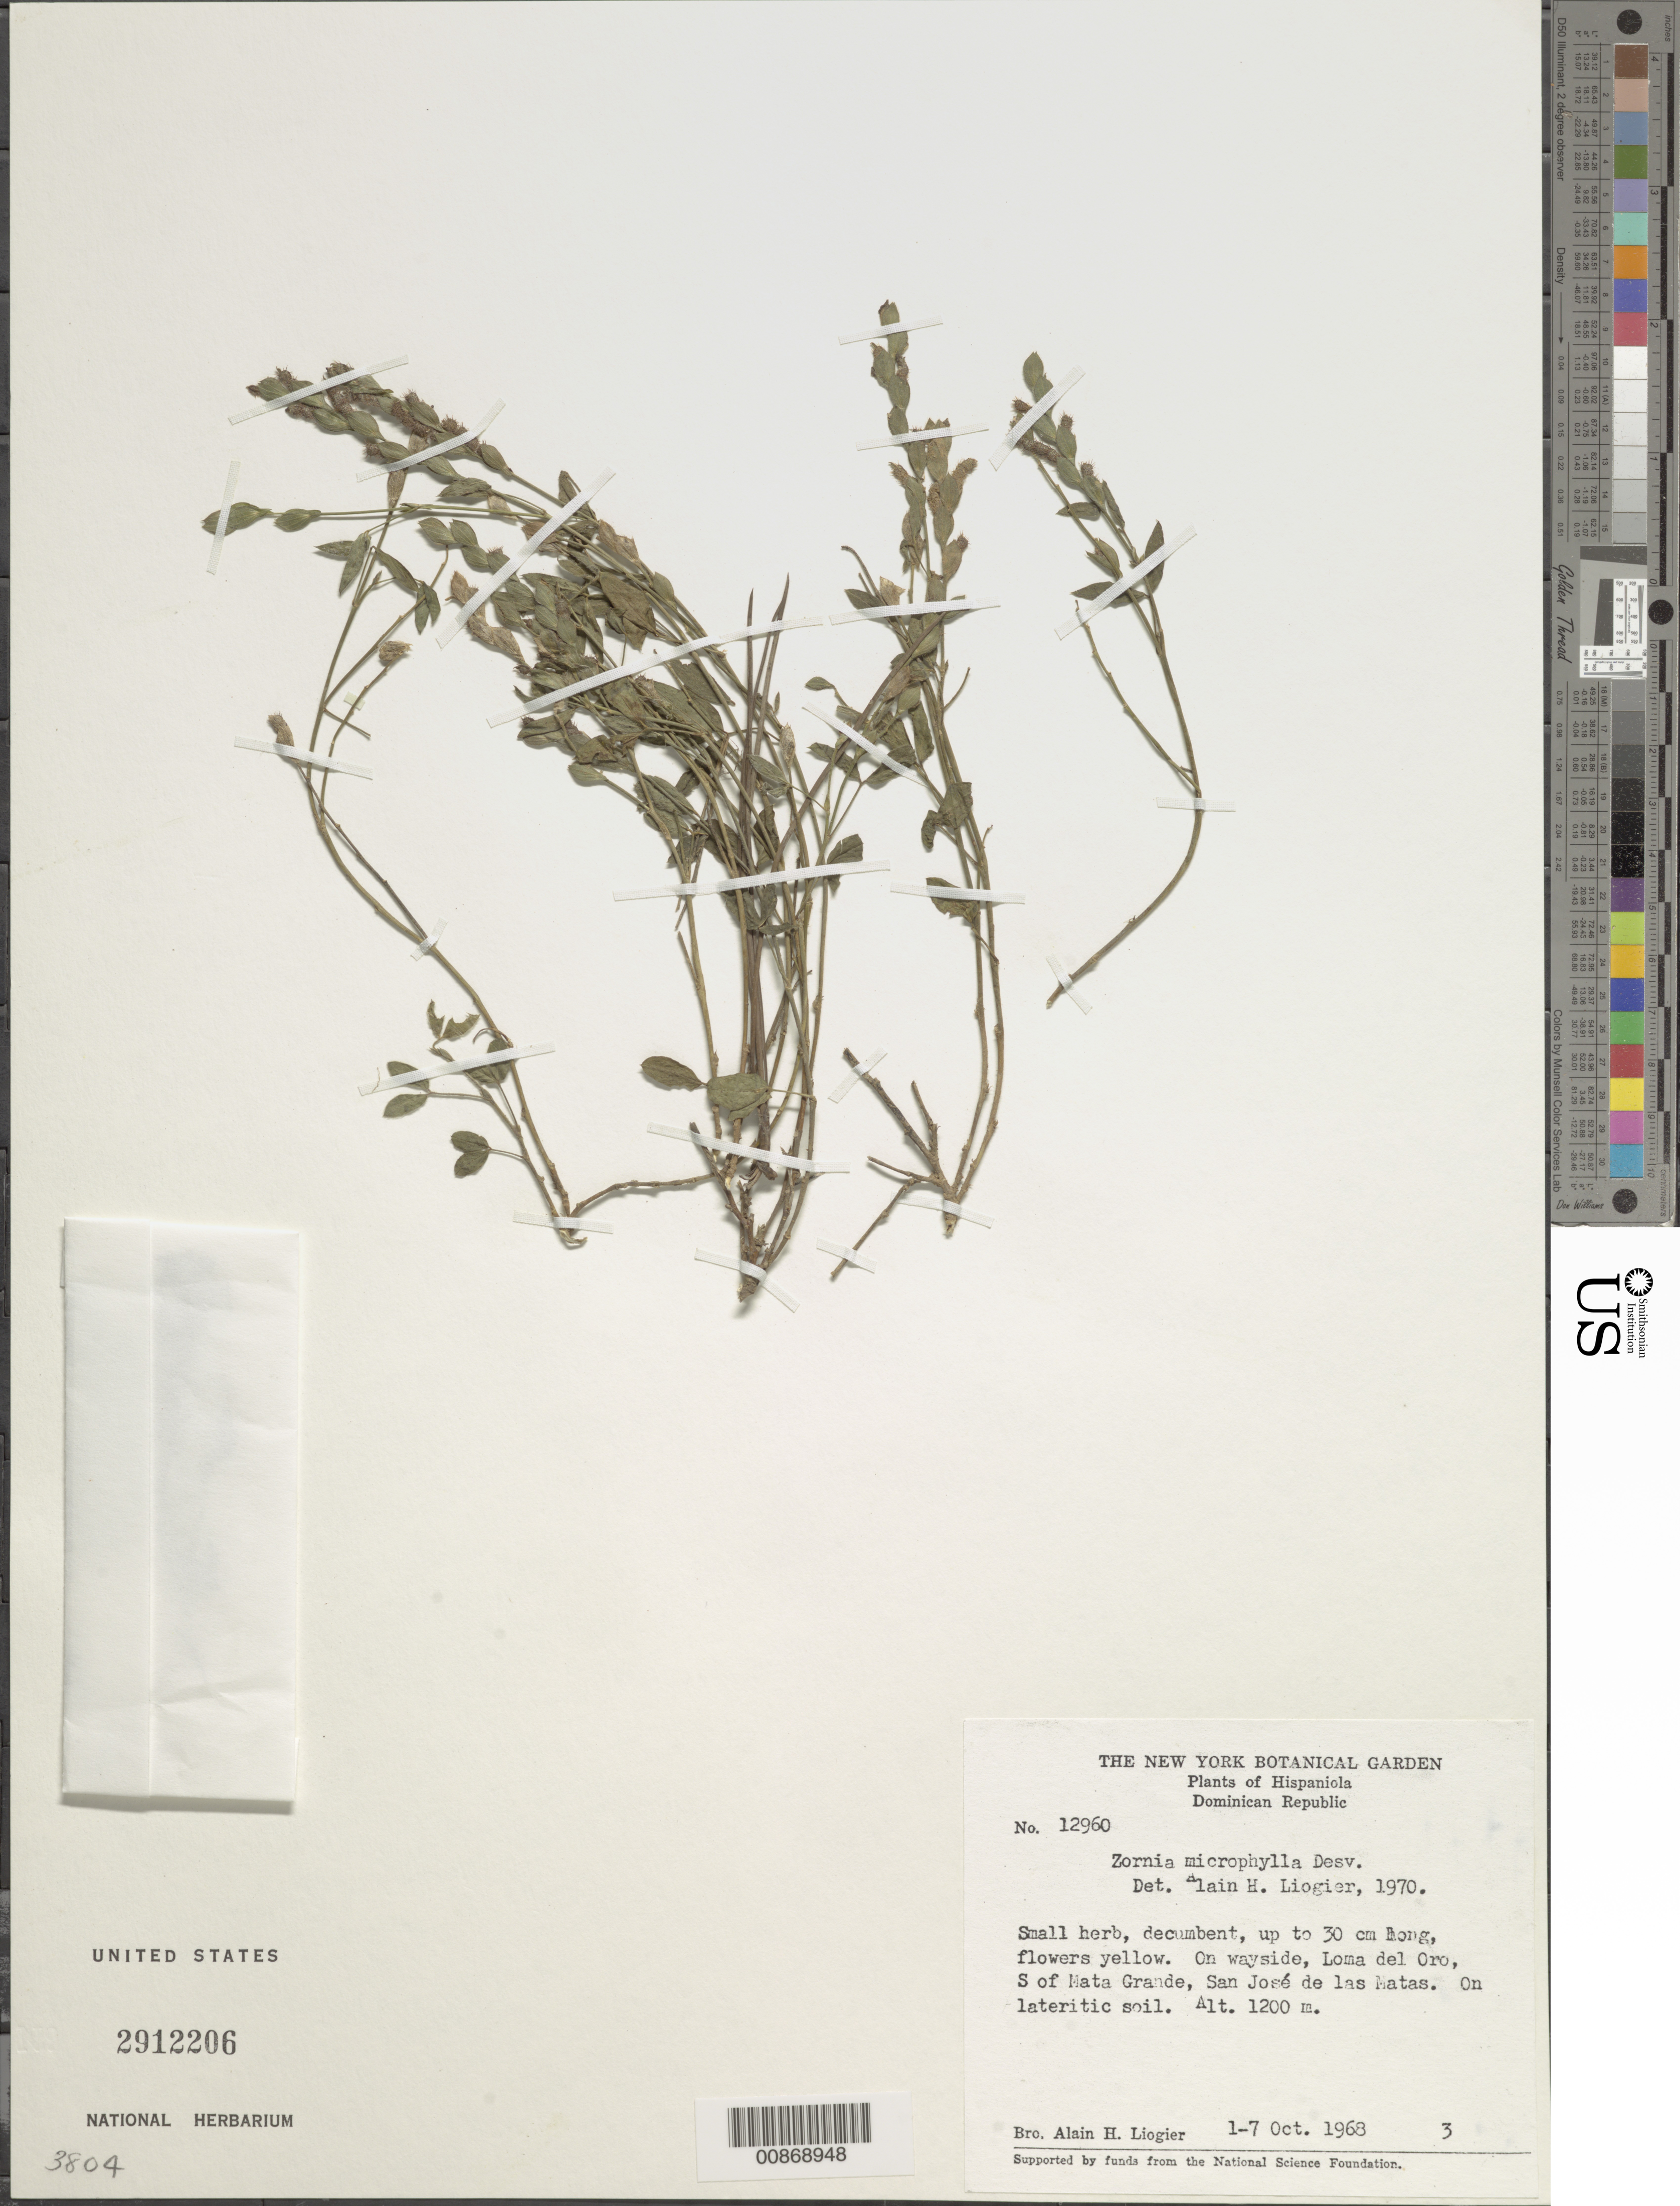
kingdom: Plantae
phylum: Tracheophyta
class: Magnoliopsida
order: Fabales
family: Fabaceae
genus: Zornia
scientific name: Zornia microphylla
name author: Desv.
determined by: Liogier, Alain H.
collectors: A. H. Liogier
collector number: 12960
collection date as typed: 01 Oct 1968 to 07 Oct 1968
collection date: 1968-10-01/1968-10-07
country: Dominican Republic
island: Hispaniola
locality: Loma del Oro, S of Mata Grande, San José de las Matas.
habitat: On wayside. On lateritic soil.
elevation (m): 1200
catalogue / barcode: US 2912206